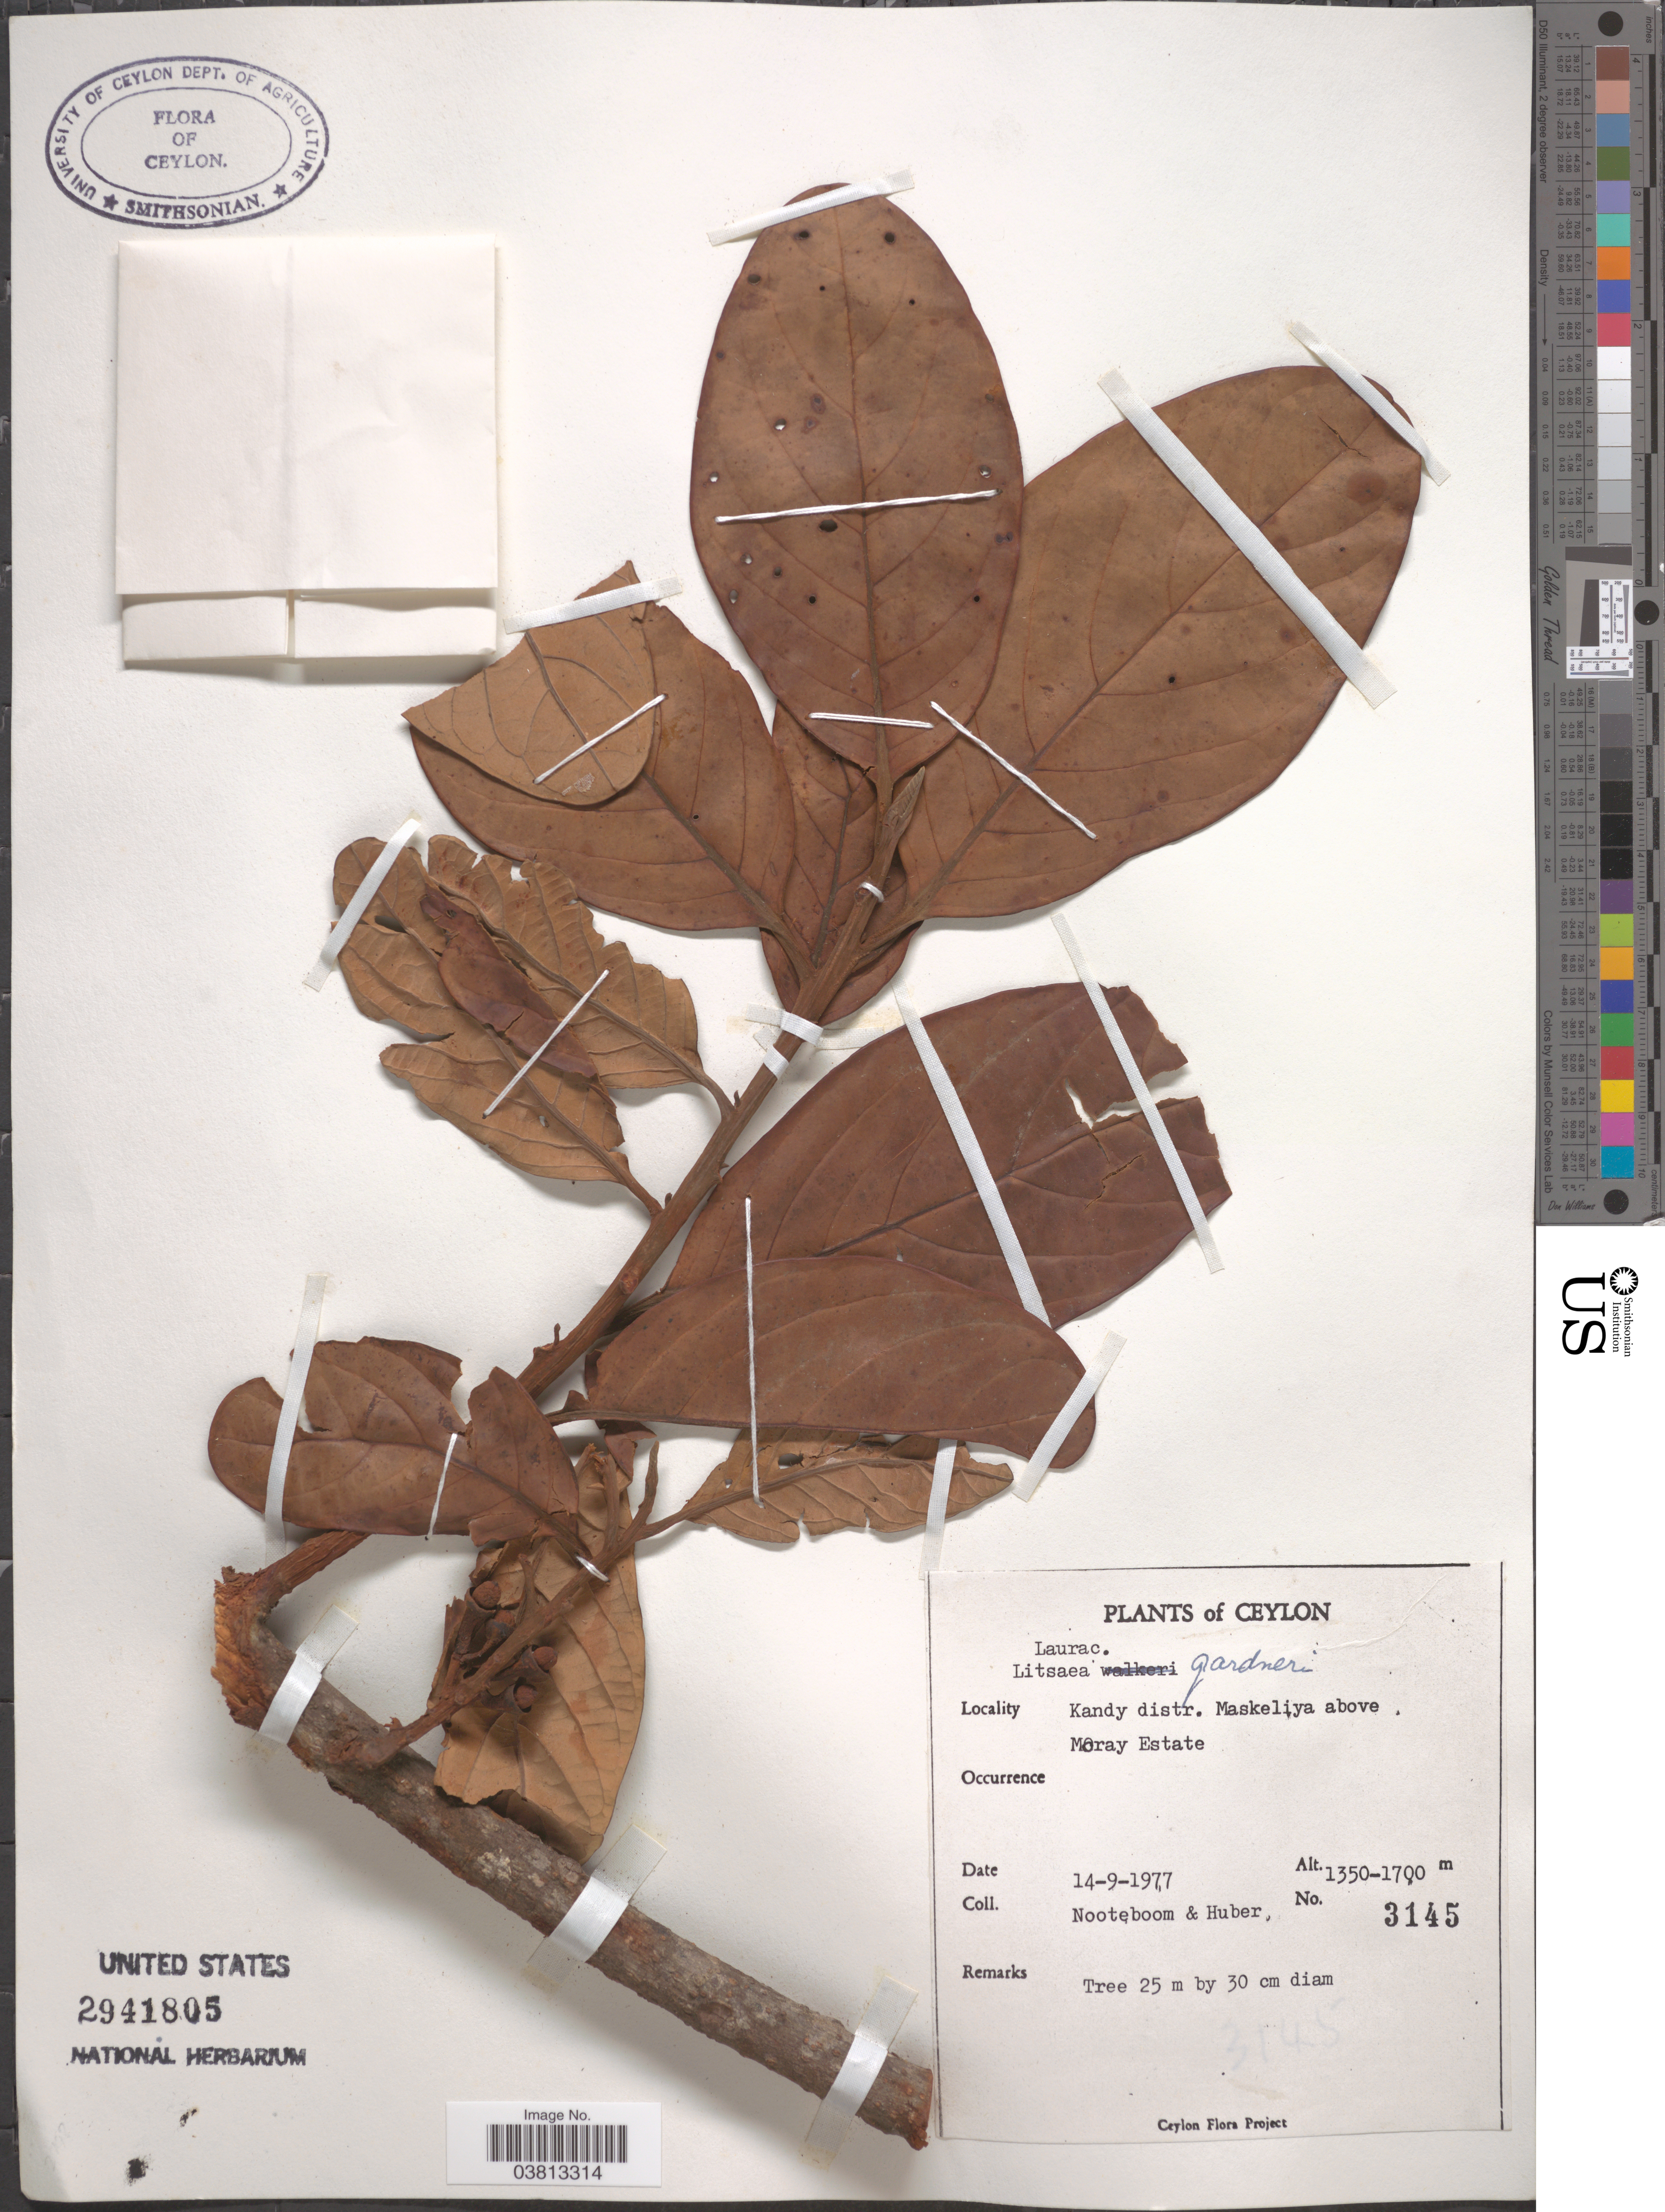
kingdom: Plantae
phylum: Tracheophyta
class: Magnoliopsida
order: Laurales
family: Lauraceae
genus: Litsea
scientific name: Litsea gardneri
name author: Meisn.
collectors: Nooteboom, -- & Huber, --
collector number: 3145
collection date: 1977-09-14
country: Sri Lanka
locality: Ceylon. Kandy distr. Maskeliya above Môray Estate.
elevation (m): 1350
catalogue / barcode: US 2941805